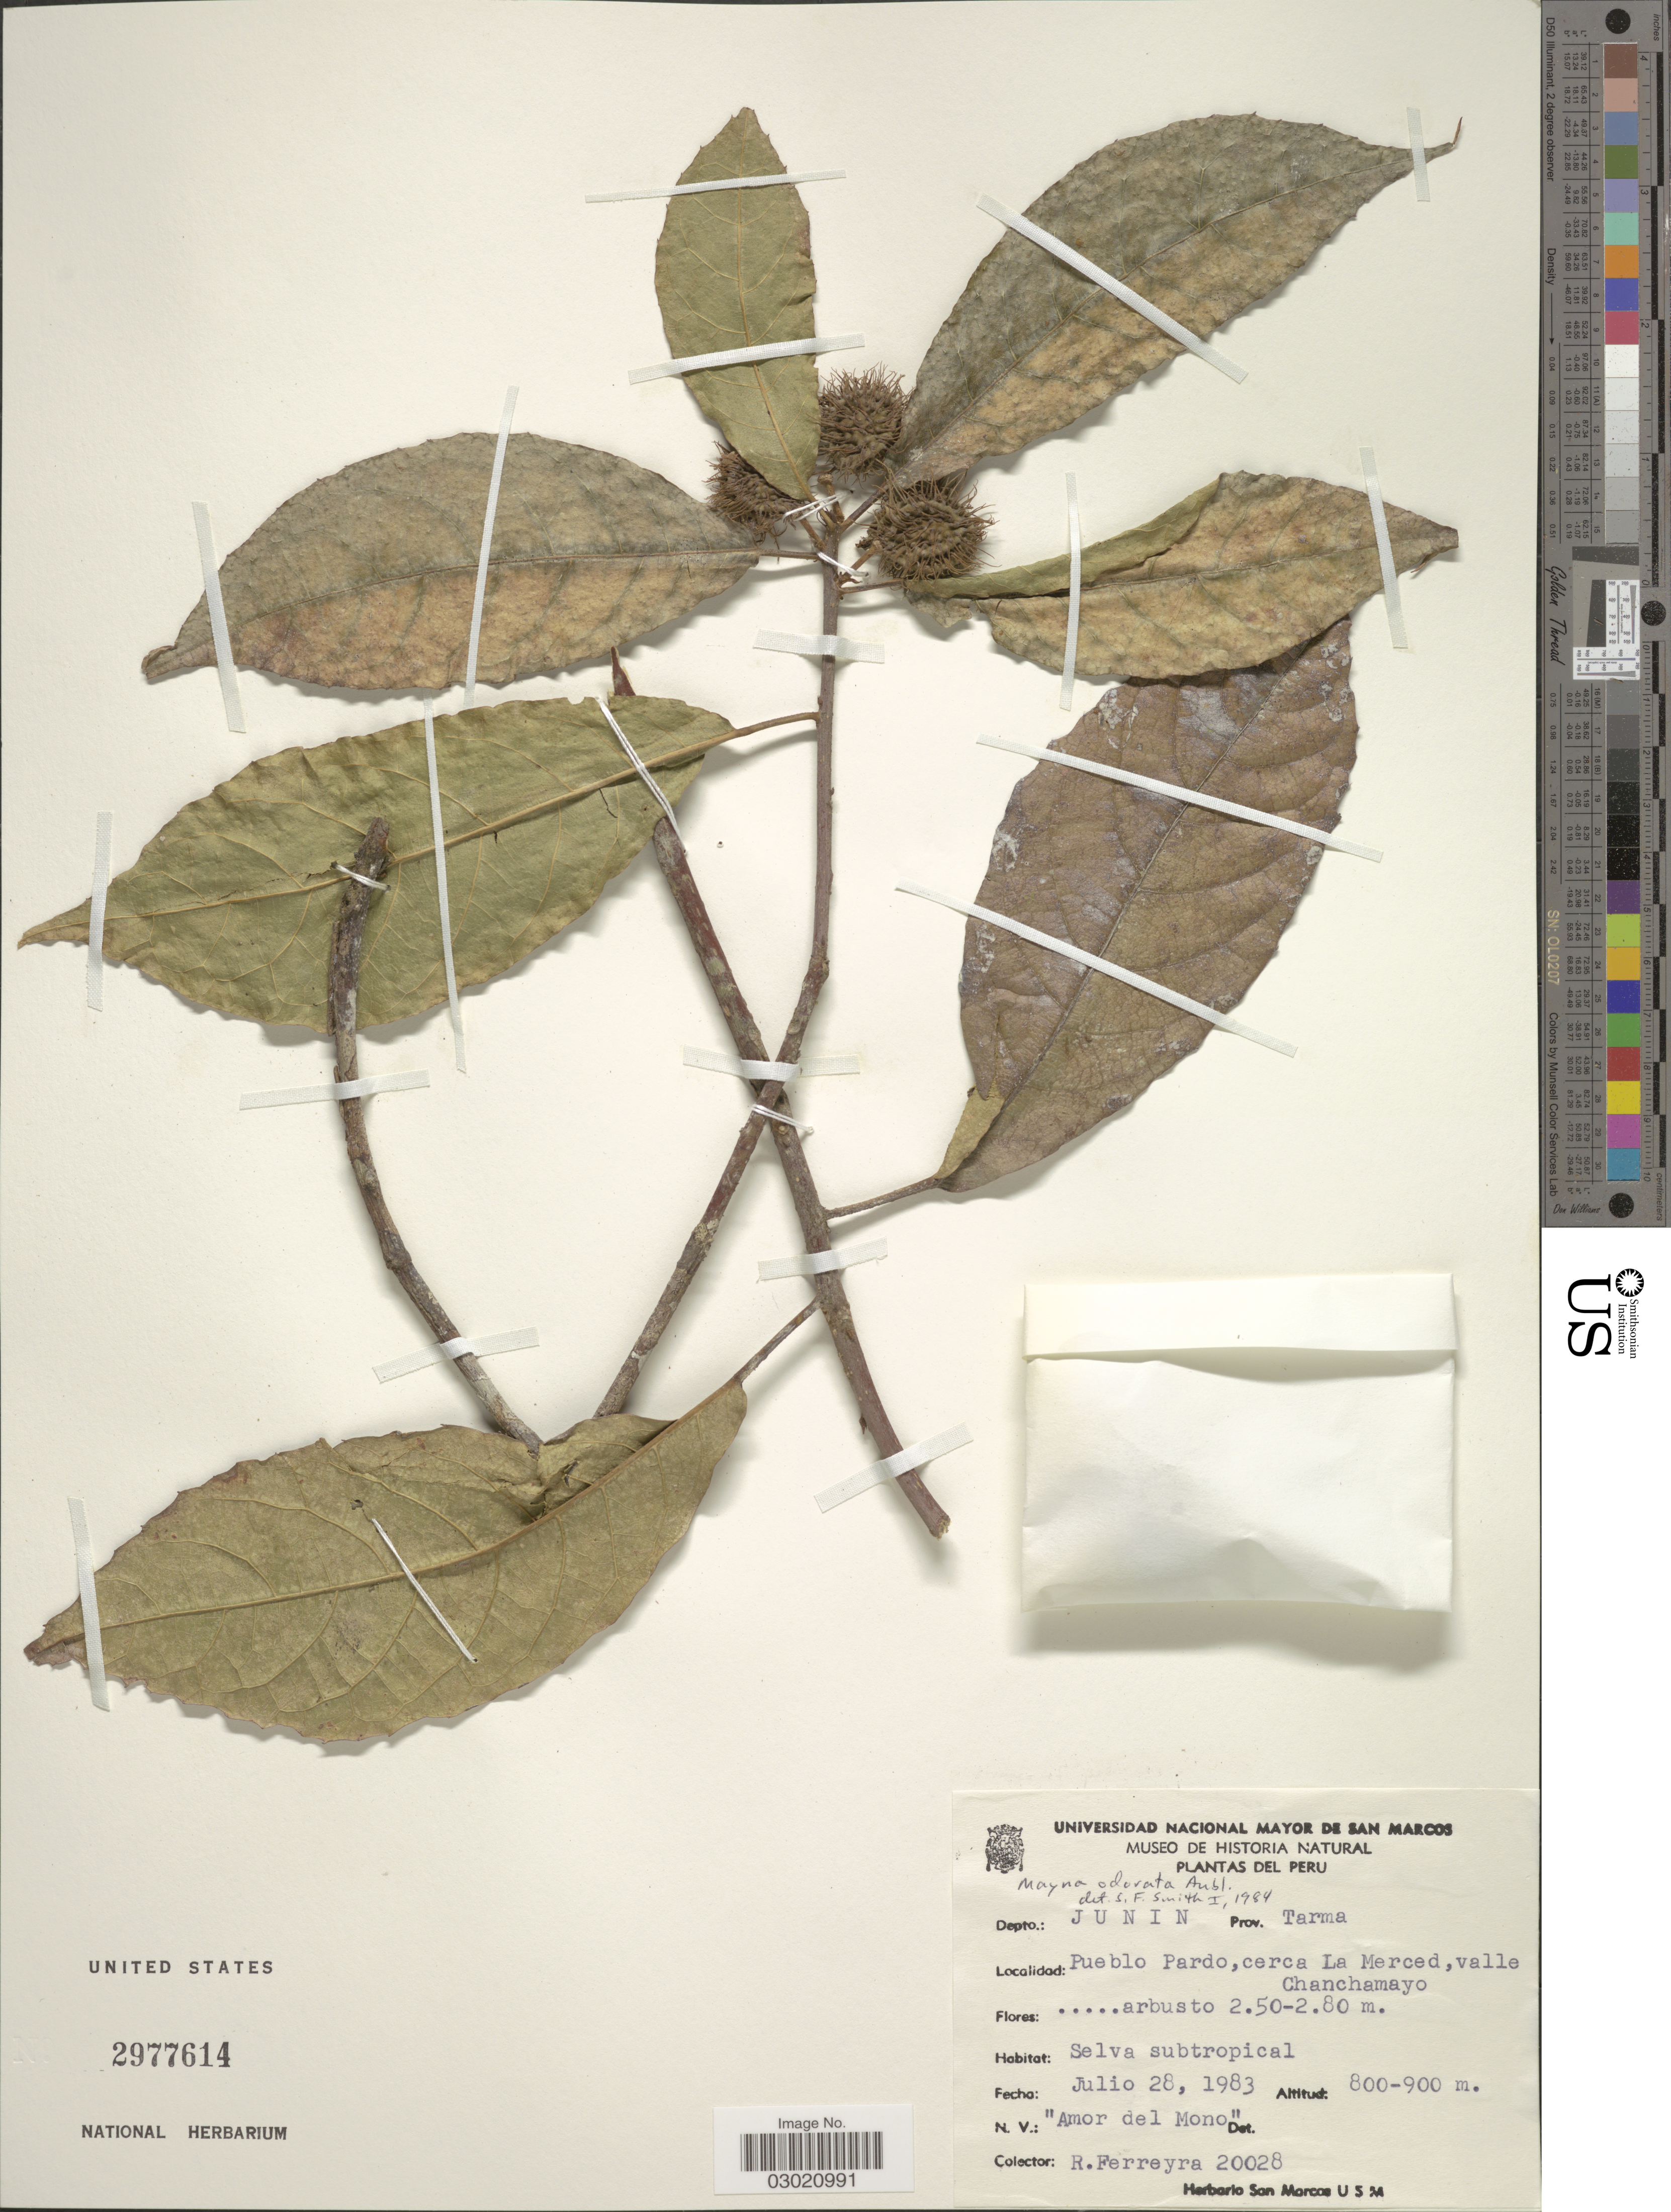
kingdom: Plantae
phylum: Tracheophyta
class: Magnoliopsida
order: Malpighiales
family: Achariaceae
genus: Mayna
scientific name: Mayna odorata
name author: Aubl.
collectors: R. A. Ferreyra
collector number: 20028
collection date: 1983-07-28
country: Peru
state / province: Junín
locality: Depto.: Junin. Prov. Tarma. Pueblo Pardo, cerca La Merced, valle Chanchamayo.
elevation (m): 800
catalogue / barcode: US 2977614